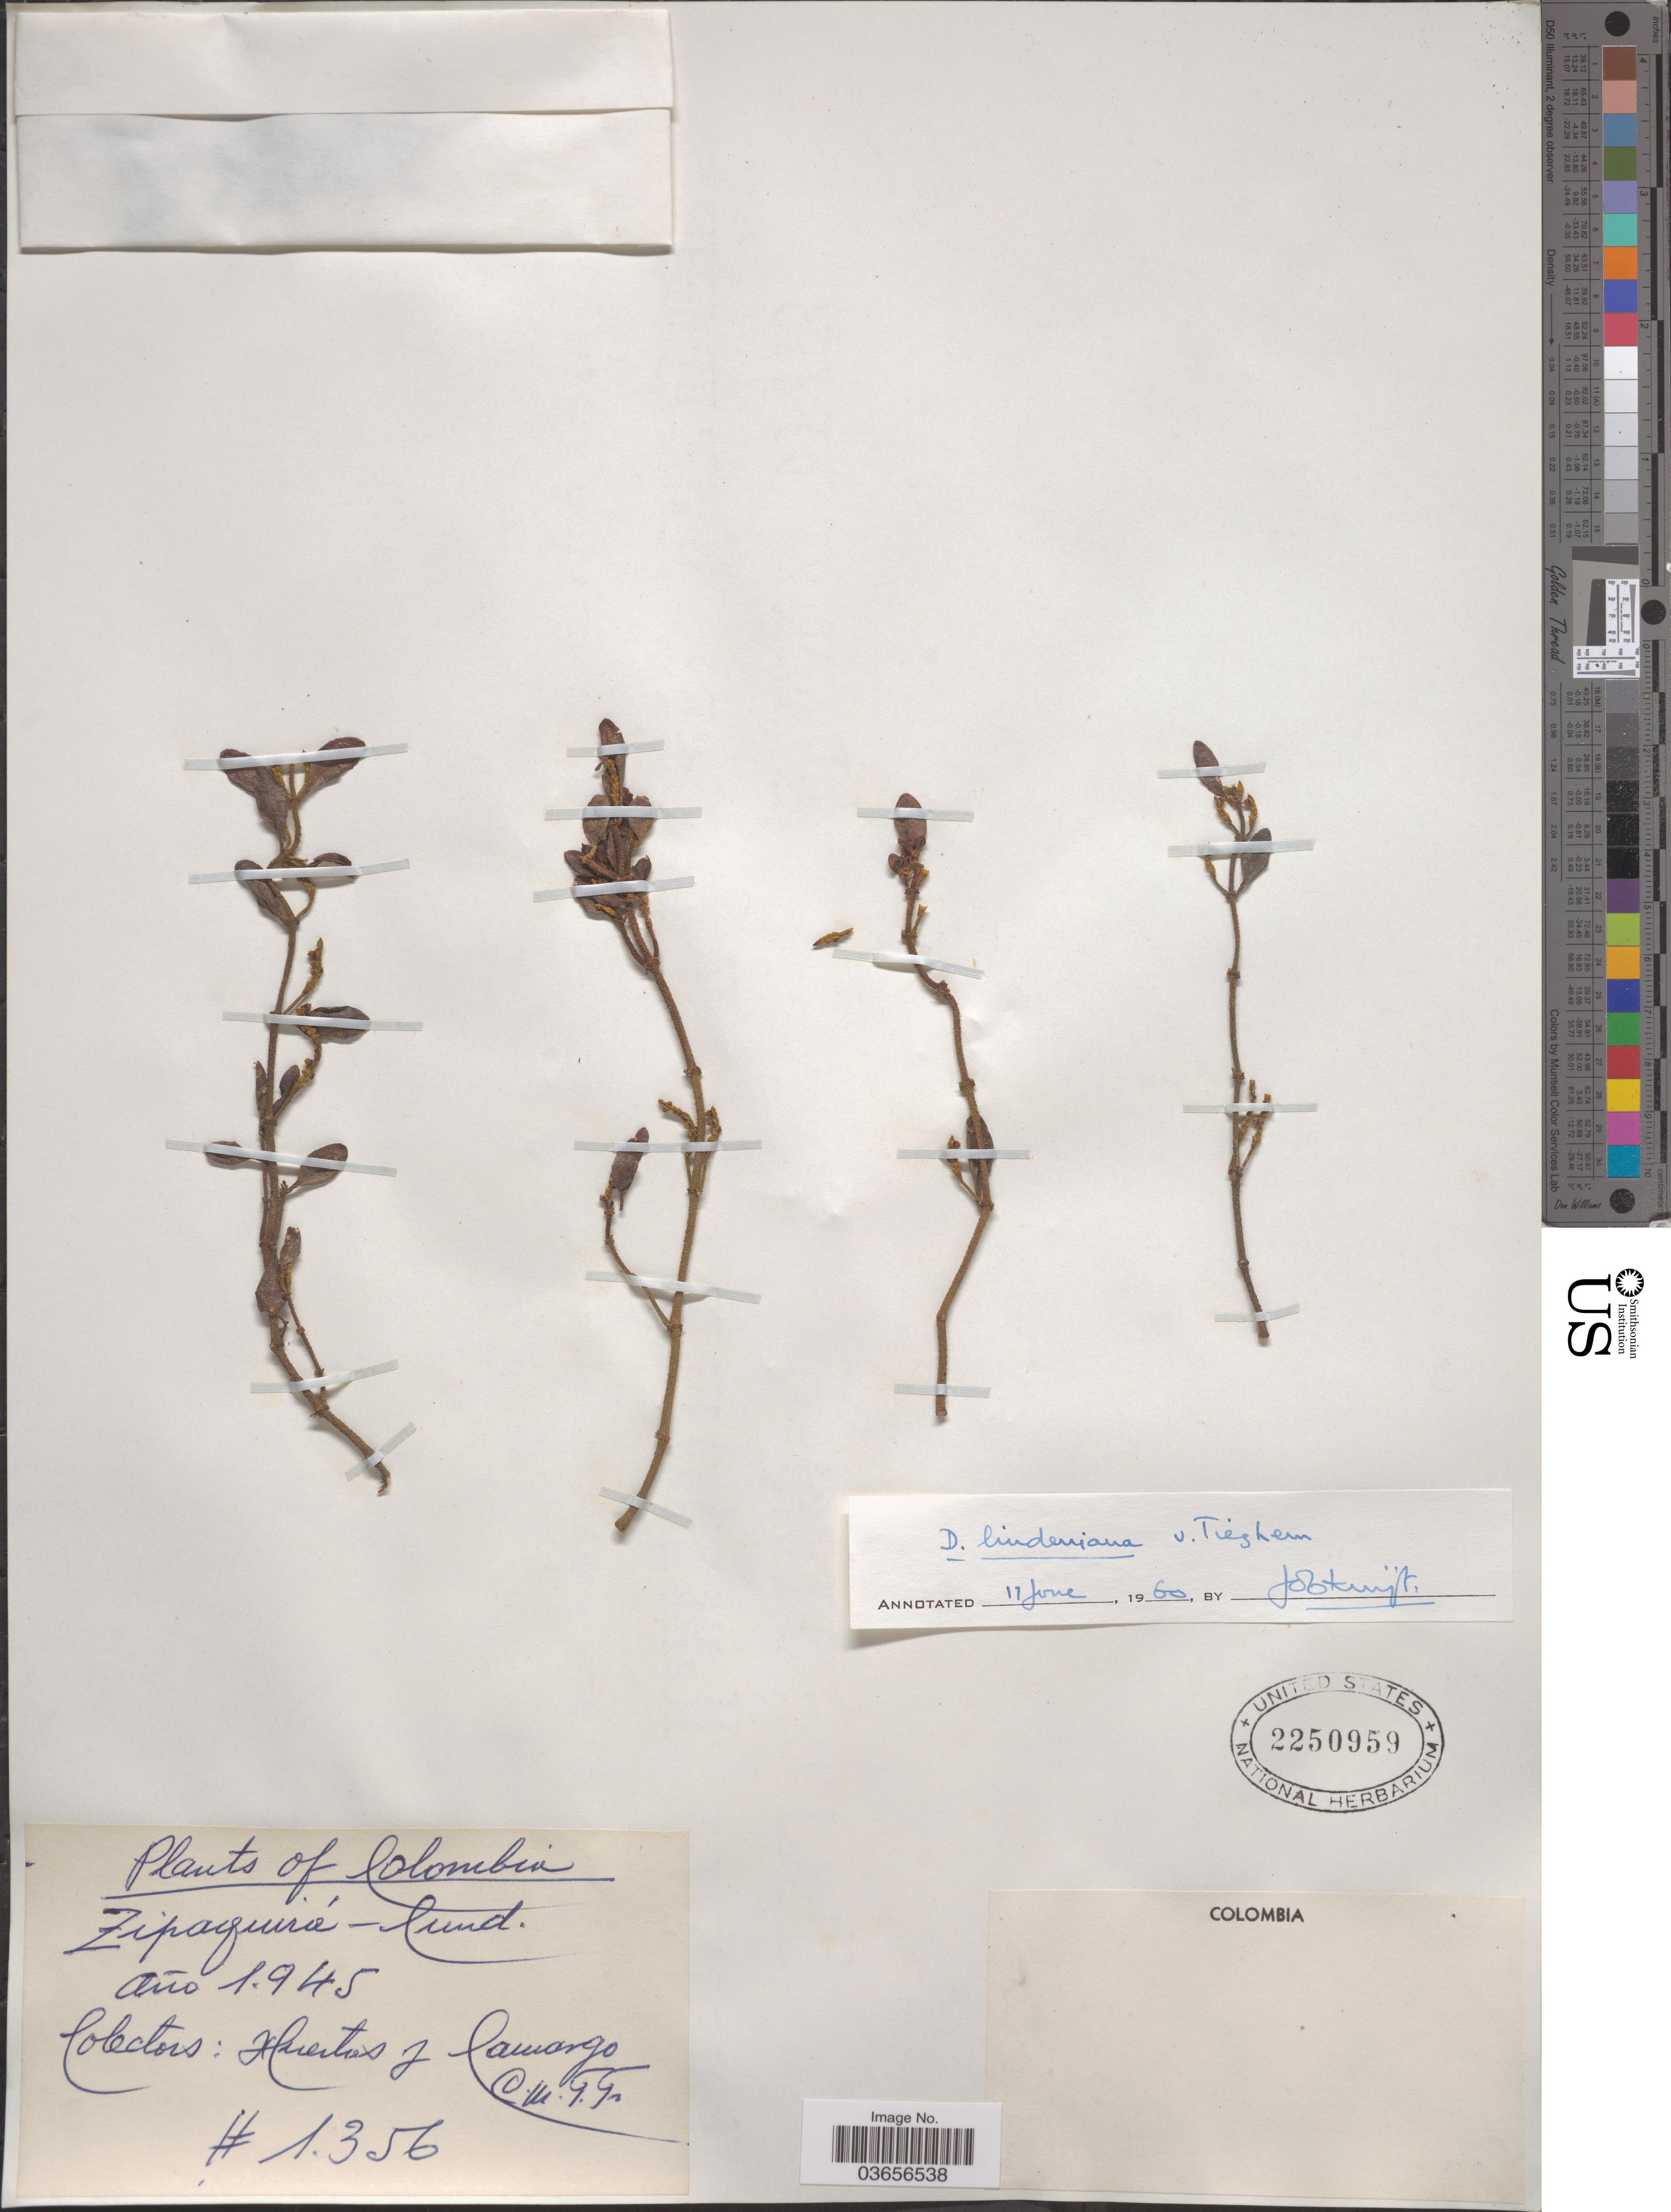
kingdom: Plantae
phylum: Tracheophyta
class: Magnoliopsida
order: Santalales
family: Viscaceae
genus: Dendrophthora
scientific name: Dendrophthora lindeniana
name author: Tiegh.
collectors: Huertas & C. Camargo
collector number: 1356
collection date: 1945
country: Colombia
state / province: Cundinamarca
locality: Zipaquirá.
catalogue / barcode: US 2250959